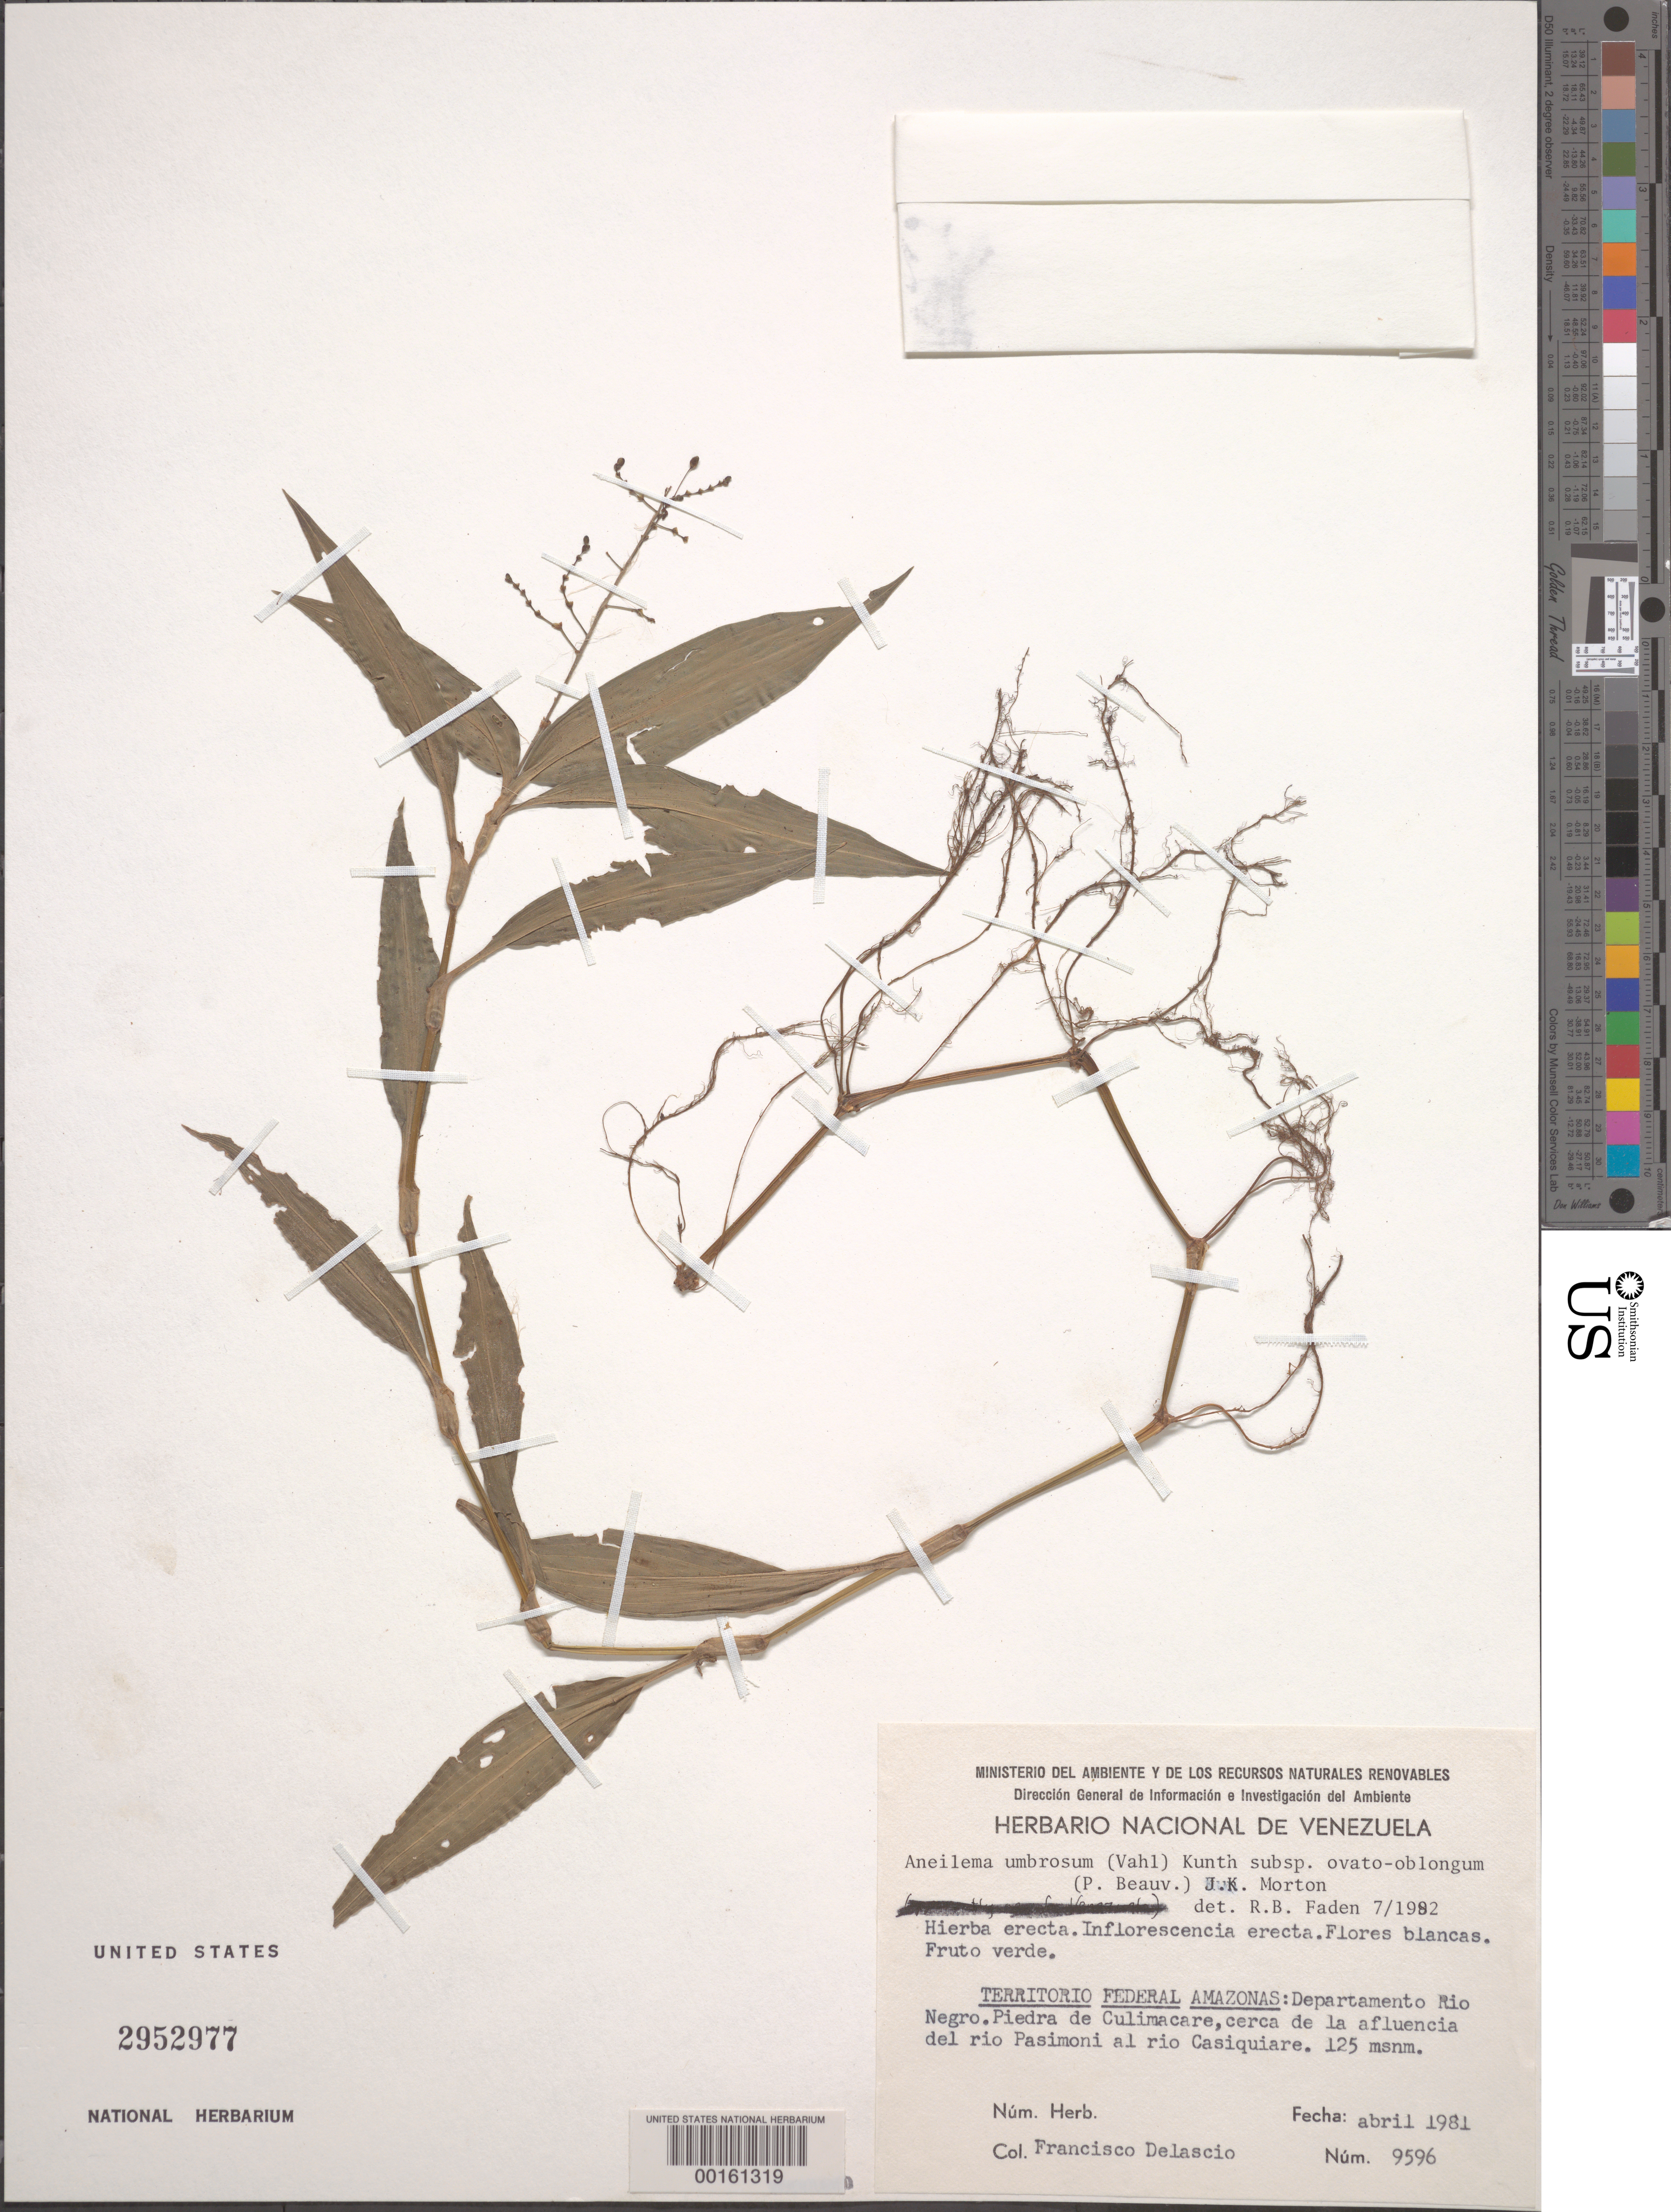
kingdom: Plantae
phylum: Tracheophyta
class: Liliopsida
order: Commelinales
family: Commelinaceae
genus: Aneilema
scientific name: Aneilema umbrosum subsp. ovato-oblongum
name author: (P. Beauv.) J.K. Morton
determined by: Faden, Robert B., (US), Smithsonian Institution - National Museum of Natural History (UNITED STATES)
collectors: F. Delascio C.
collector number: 9596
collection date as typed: Apr 1981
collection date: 1981-04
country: Venezuela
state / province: Amazonas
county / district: Rio Negro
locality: Piedra de culimacare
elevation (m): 125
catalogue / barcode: US 2952977